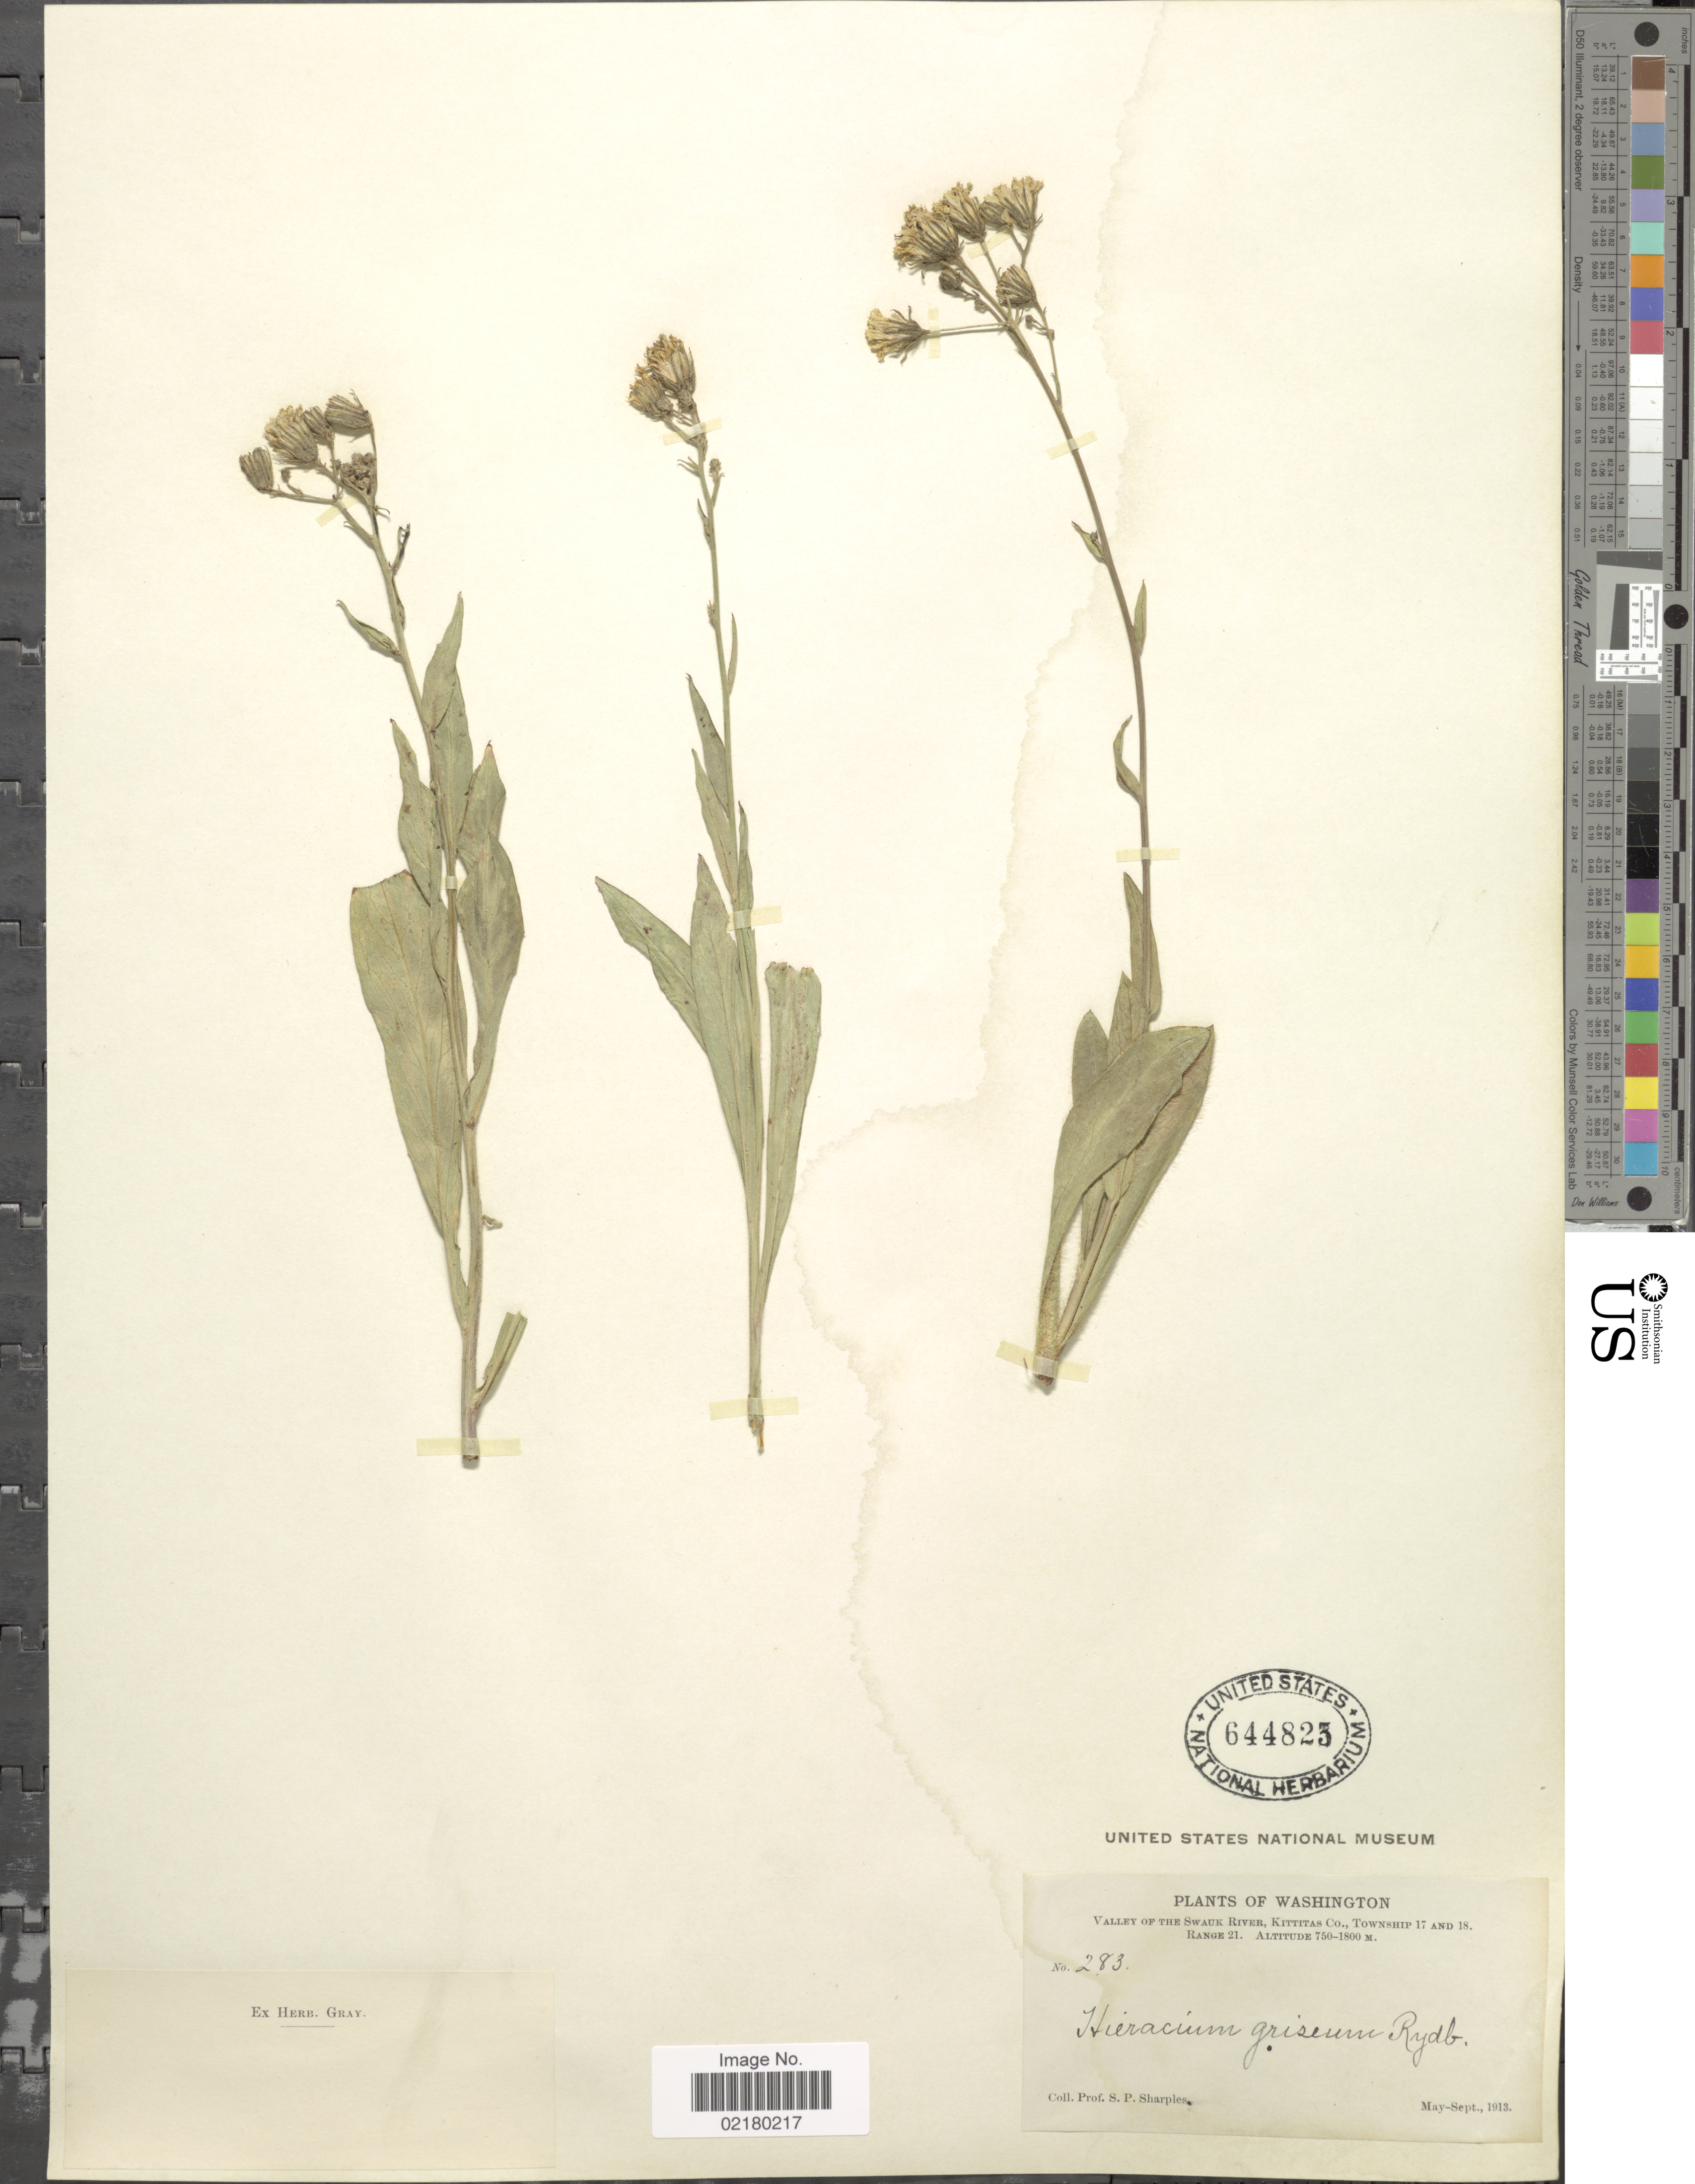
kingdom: Plantae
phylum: Tracheophyta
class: Magnoliopsida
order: Asterales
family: Asteraceae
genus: Hieracium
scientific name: Hieracium griseum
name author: Rydb.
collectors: S. Sharples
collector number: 283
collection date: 1913-05/1913-09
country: United States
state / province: Washington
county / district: Kittitas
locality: Valley of the Swauk River, Kittitas Co., Township 17 and 18, Range 21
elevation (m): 750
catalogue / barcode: US 644825